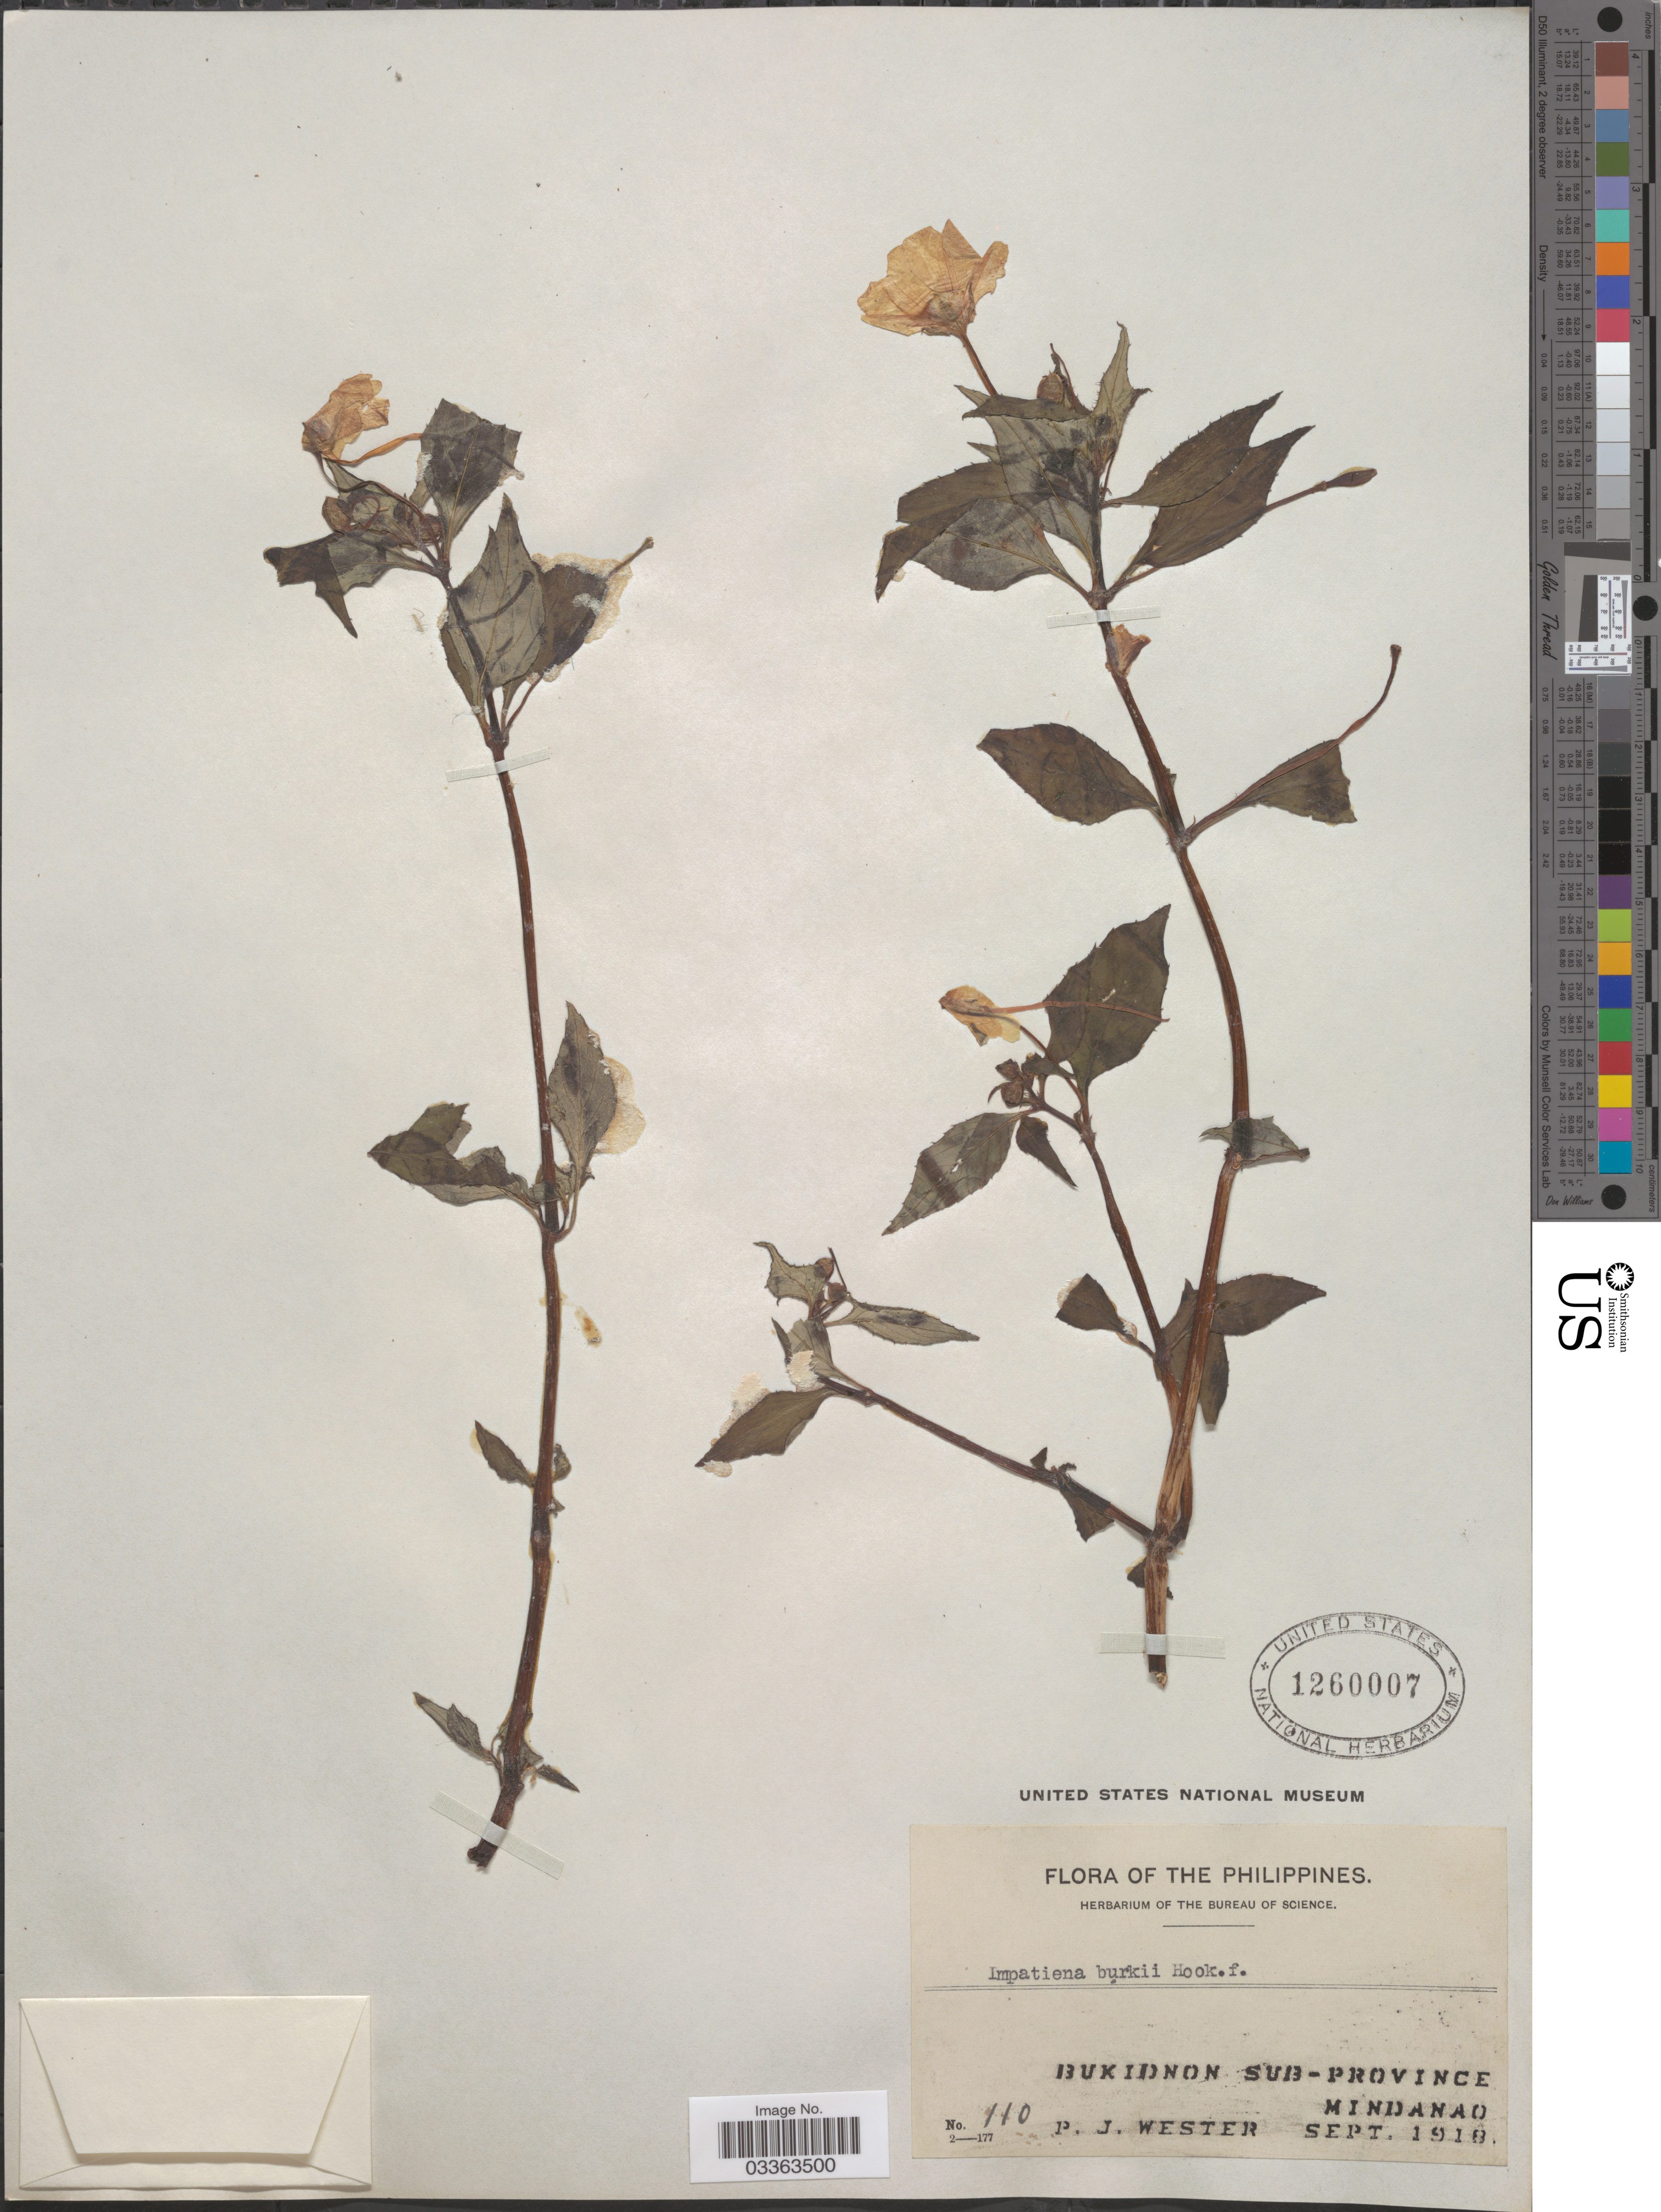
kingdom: Plantae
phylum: Tracheophyta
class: Magnoliopsida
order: Ericales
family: Balsaminaceae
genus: Impatiens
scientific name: Impatiens burkei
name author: Hook. f.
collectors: P. J. Wester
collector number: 110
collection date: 1918-09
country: Philippines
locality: Bukidnon Sub-Province, Mindanao.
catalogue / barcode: US 1260007